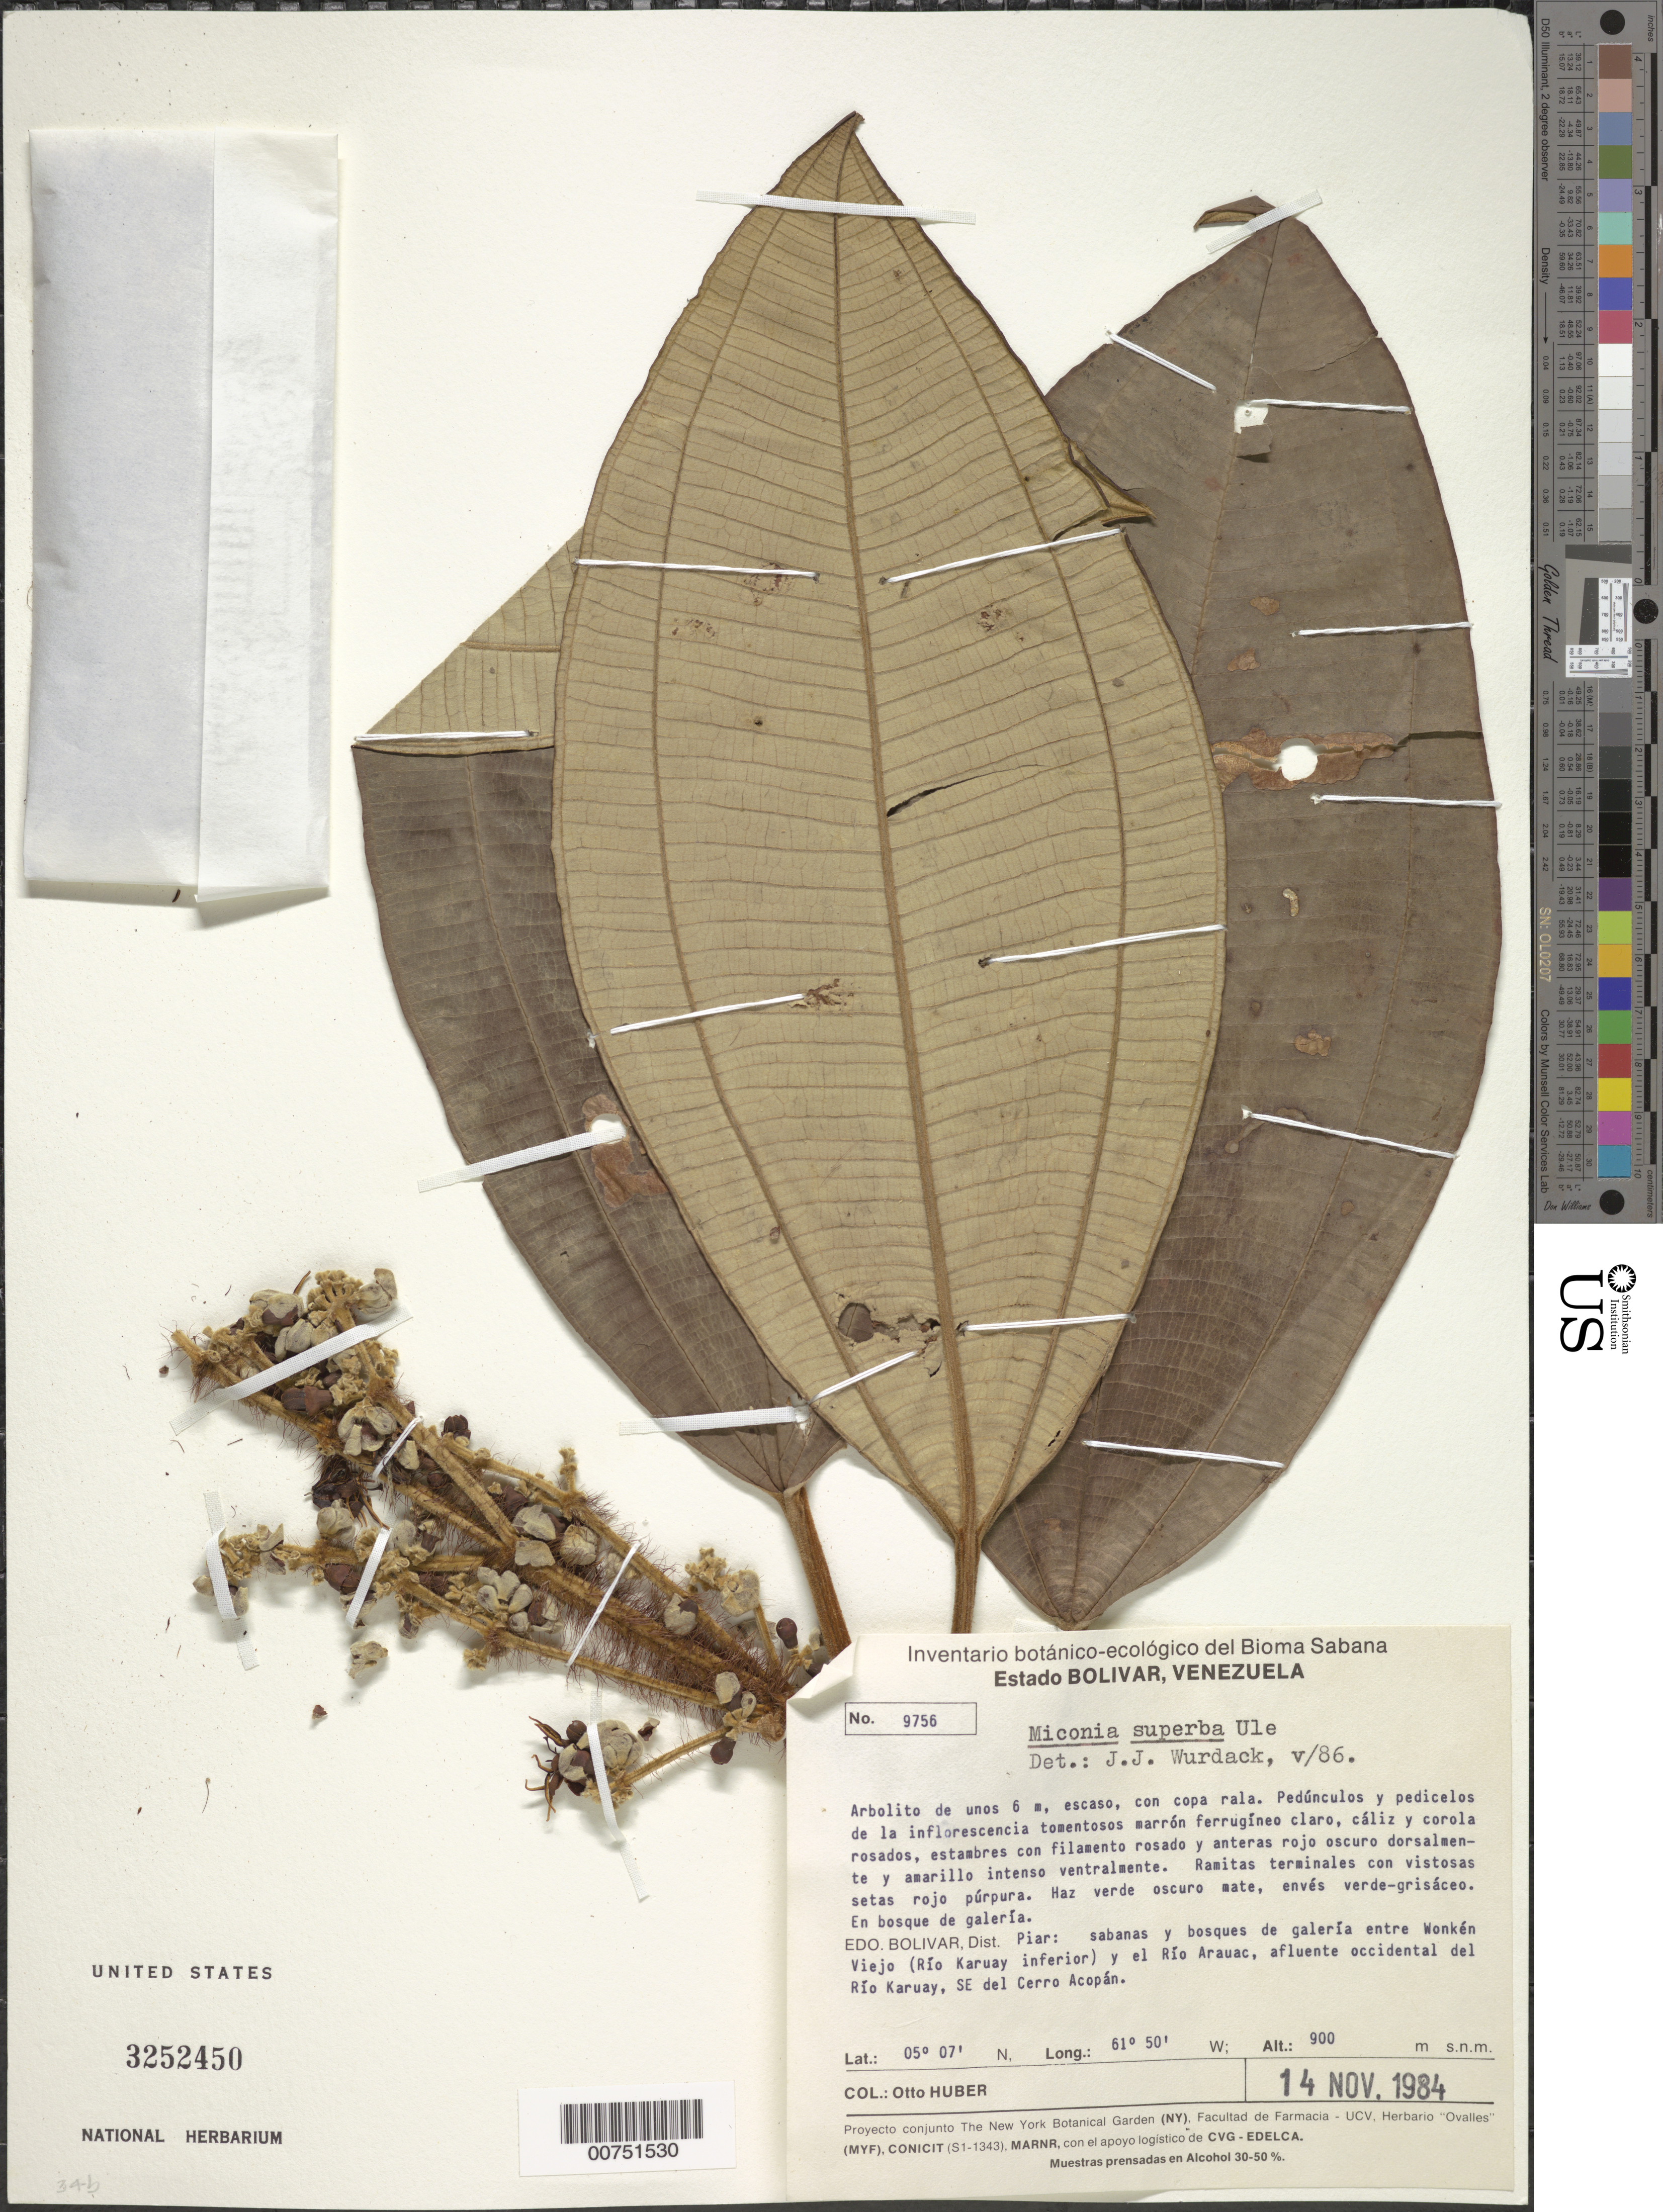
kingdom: Plantae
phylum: Tracheophyta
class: Magnoliopsida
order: Myrtales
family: Melastomataceae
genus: Miconia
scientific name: Miconia superba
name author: Ule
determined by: Wurdack, John J., (US), US (UNITED STATES)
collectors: O. Huber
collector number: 9756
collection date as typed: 14-Nov-84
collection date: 1984-11-14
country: Venezuela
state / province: Bolívar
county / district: Piar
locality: Wonken Veijo (Río Karuay inferíor) to Río Arauac, flowing west from Río Karuay, SE of Cerro Acopán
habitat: Sabanas y bosques de galeria; en bosque de galeria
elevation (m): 900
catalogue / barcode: US 3252450